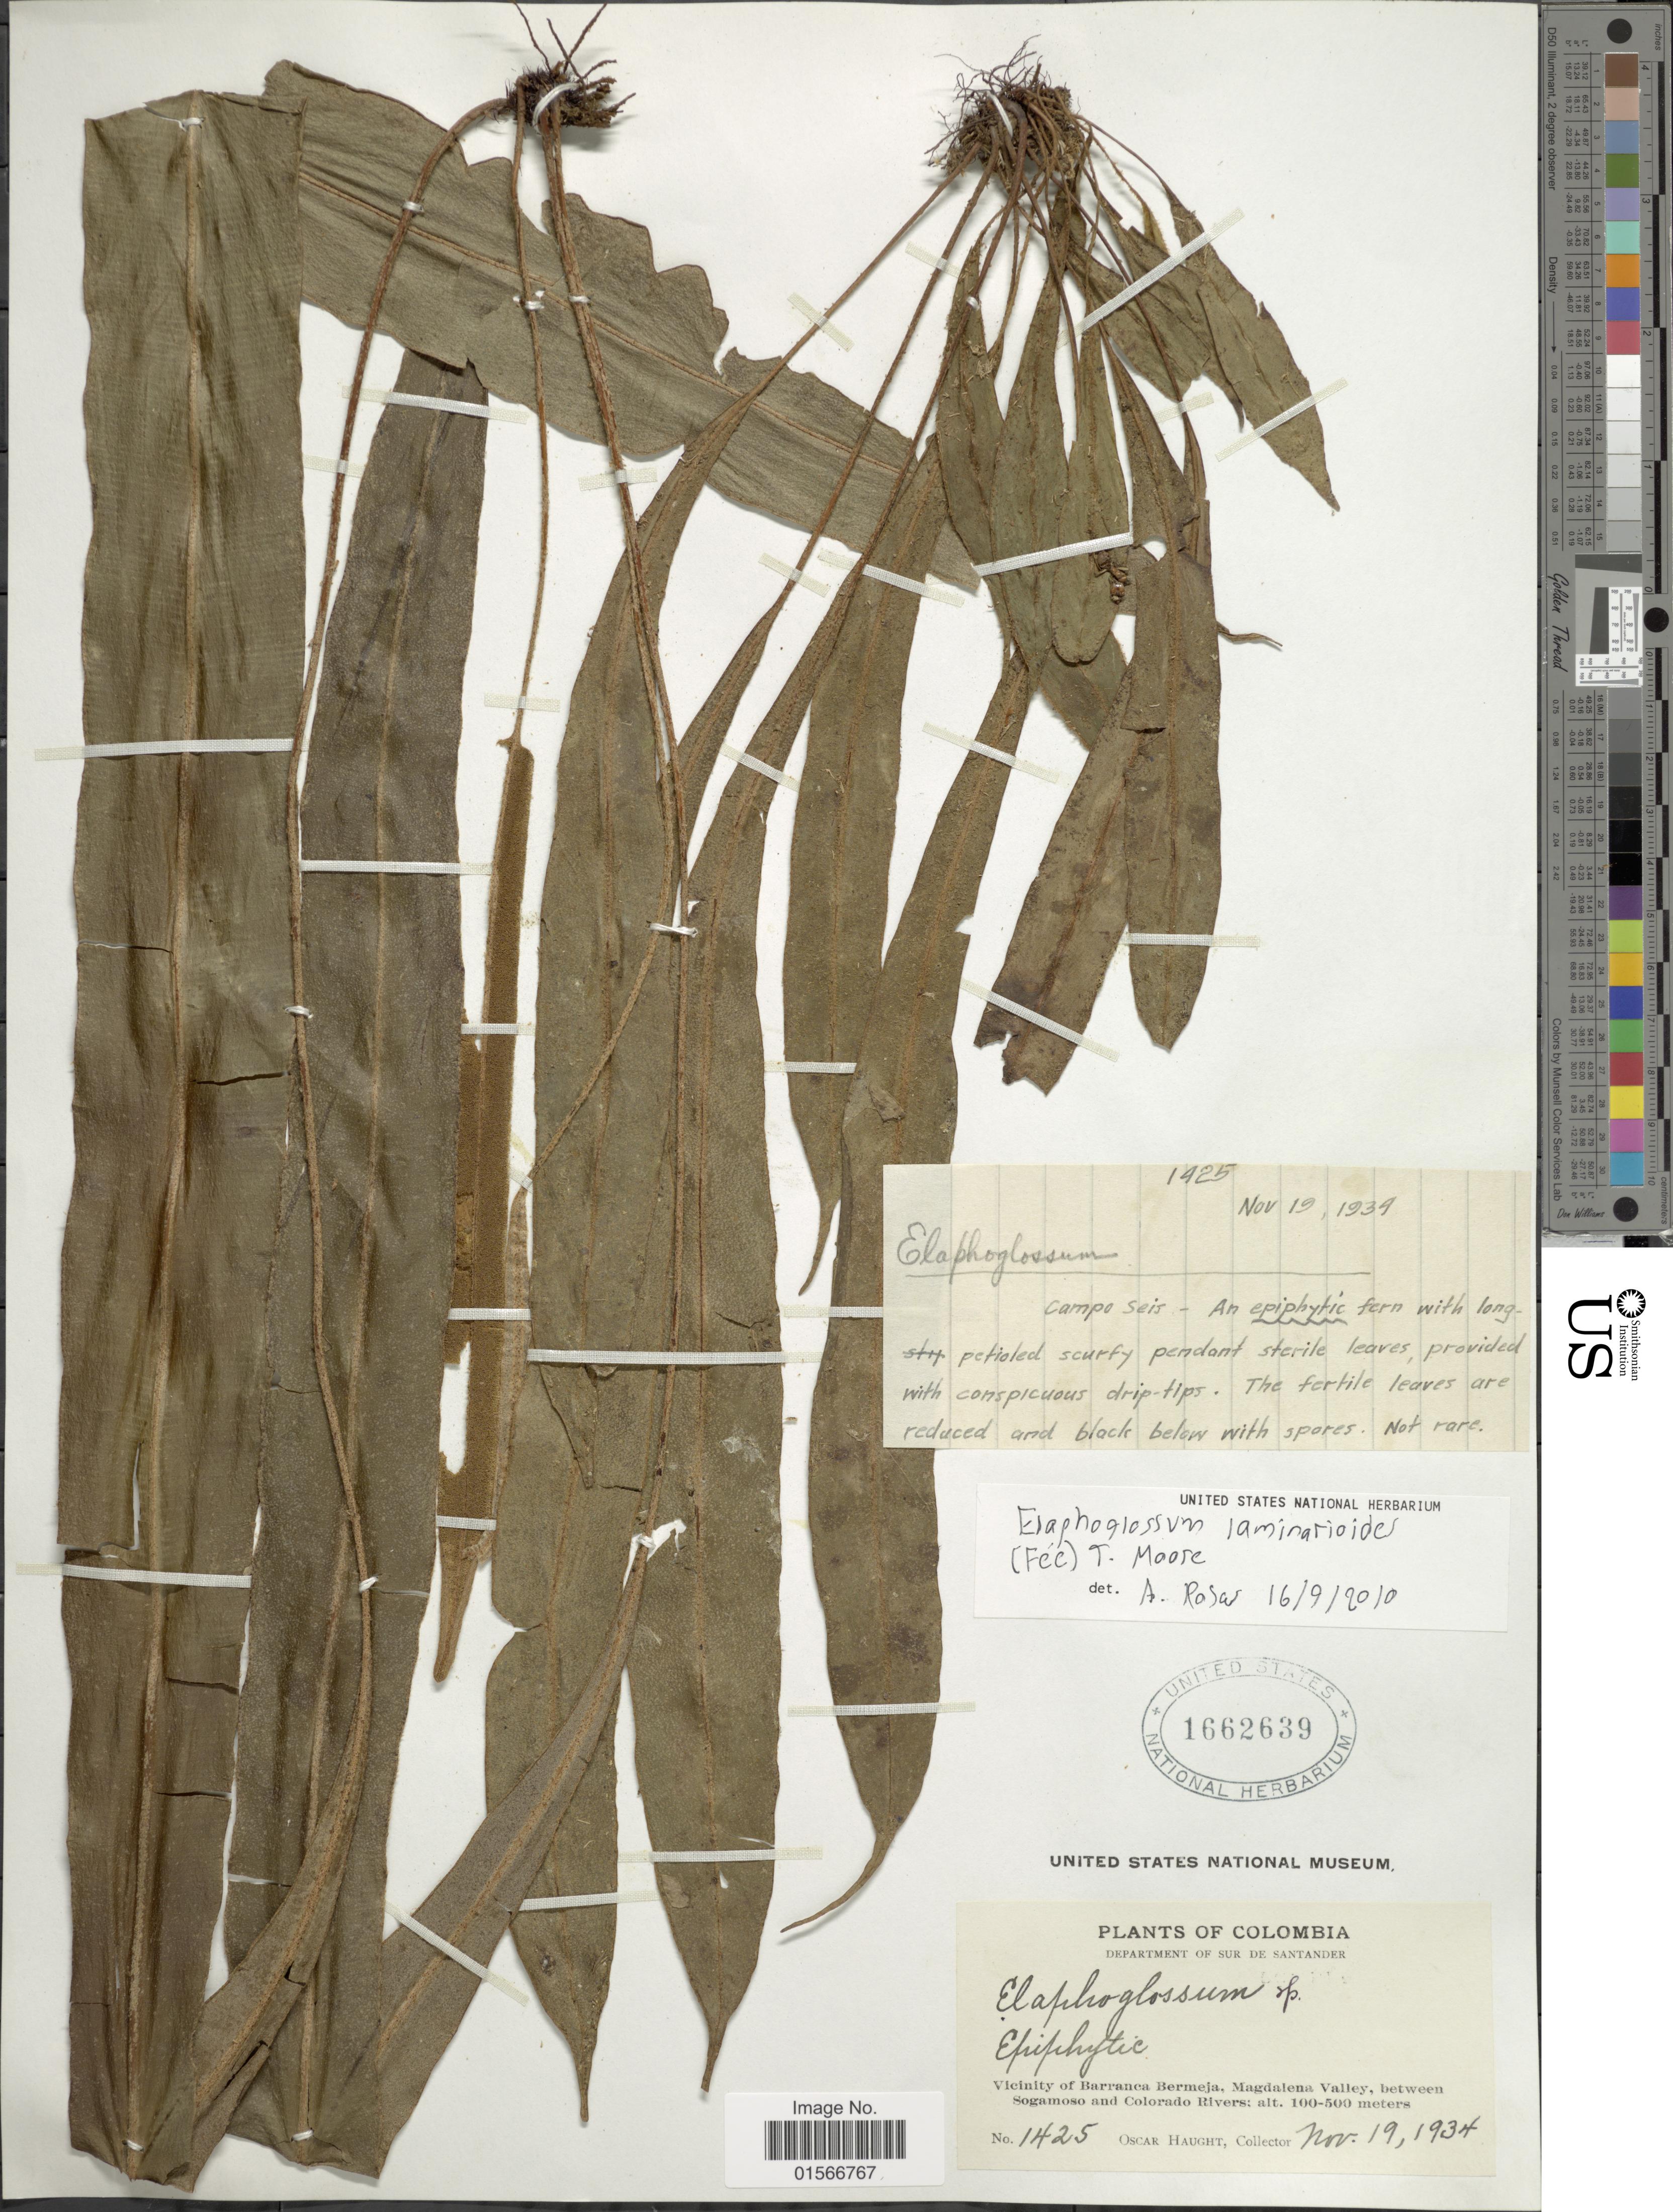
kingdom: Plantae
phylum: Tracheophyta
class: Polypodiopsida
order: Polypodiales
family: Dryopteridaceae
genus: Elaphoglossum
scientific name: Elaphoglossum laminarioides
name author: (Bory ex Fée) T. Moore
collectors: O. L. Haught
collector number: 1425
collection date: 1934-11-19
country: Colombia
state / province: Santander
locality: Department of Sur de Santander, Vicinity of Barranca Bermeja, Magdalena Valley, between Sogamoso and Colorado Rivers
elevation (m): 100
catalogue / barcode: US 1662639